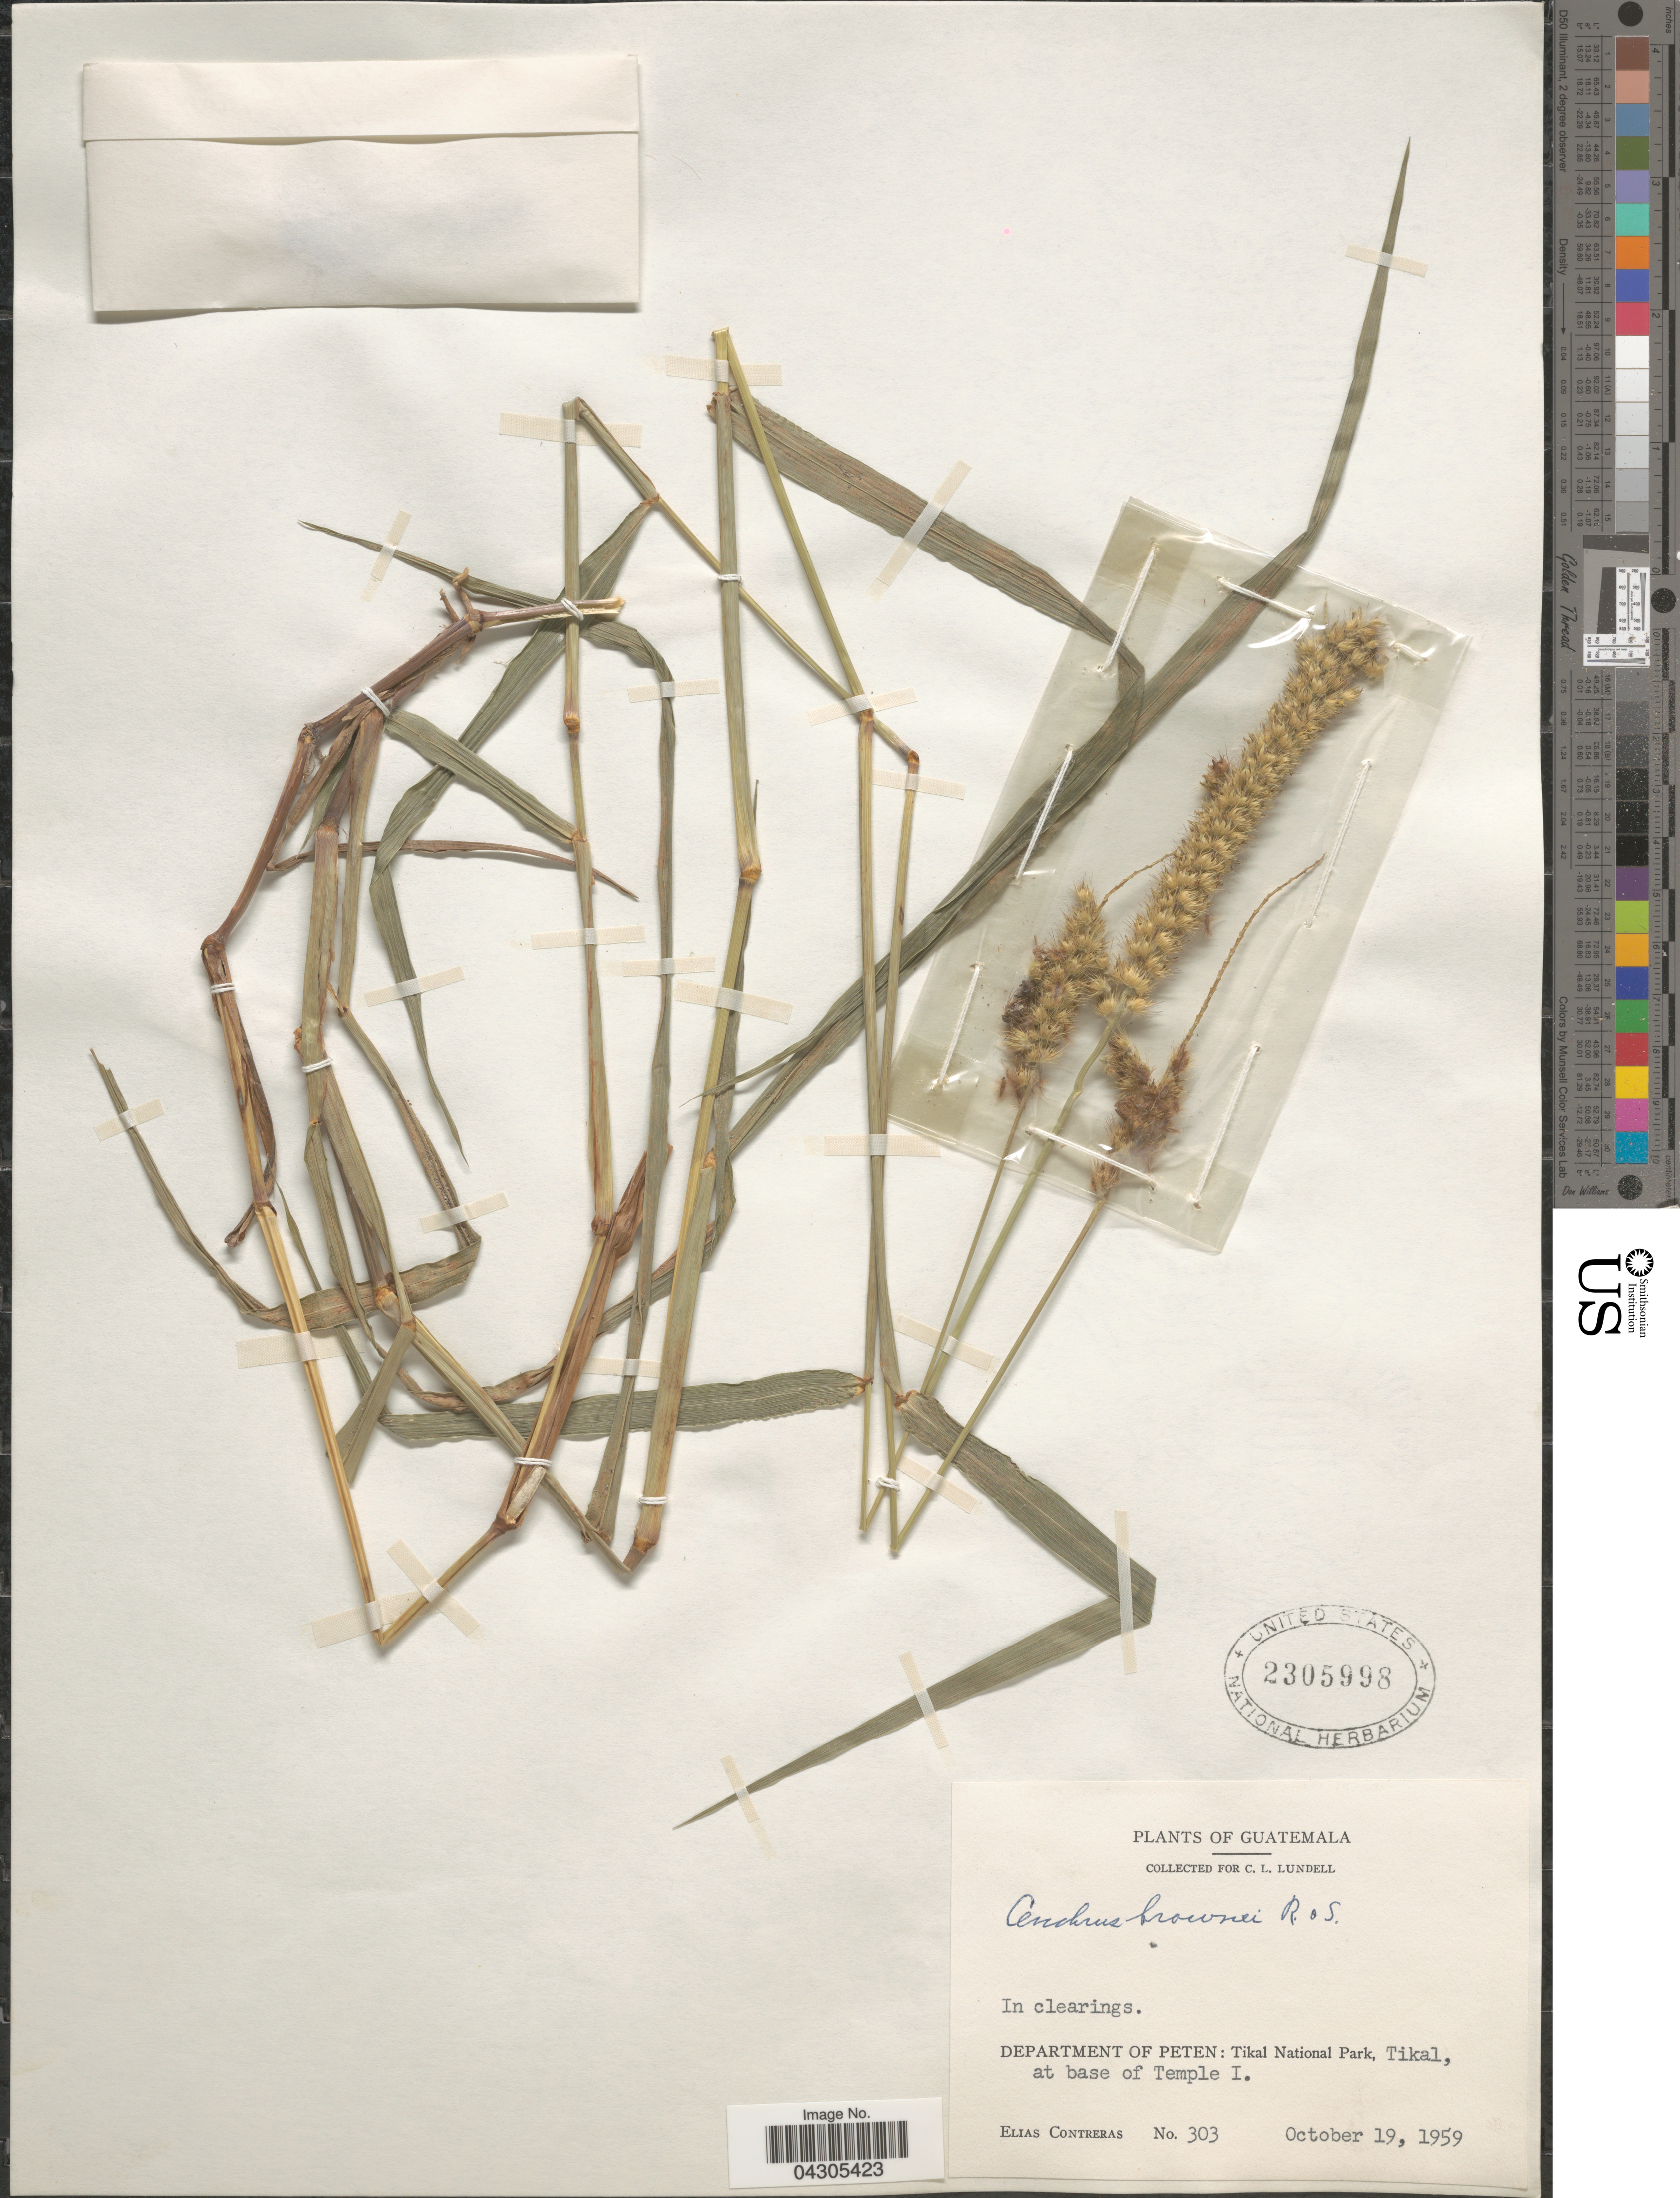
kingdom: Plantae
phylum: Tracheophyta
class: Liliopsida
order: Poales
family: Poaceae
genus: Cenchrus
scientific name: Cenchrus brownii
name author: Roem. & Schult.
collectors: E. Contreras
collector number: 303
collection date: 1959-10-19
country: Guatemala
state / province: El Peten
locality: In clearings. Department of Peten: Tikal National Park, Tikal, at base of Temple I.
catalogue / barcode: US 2305998